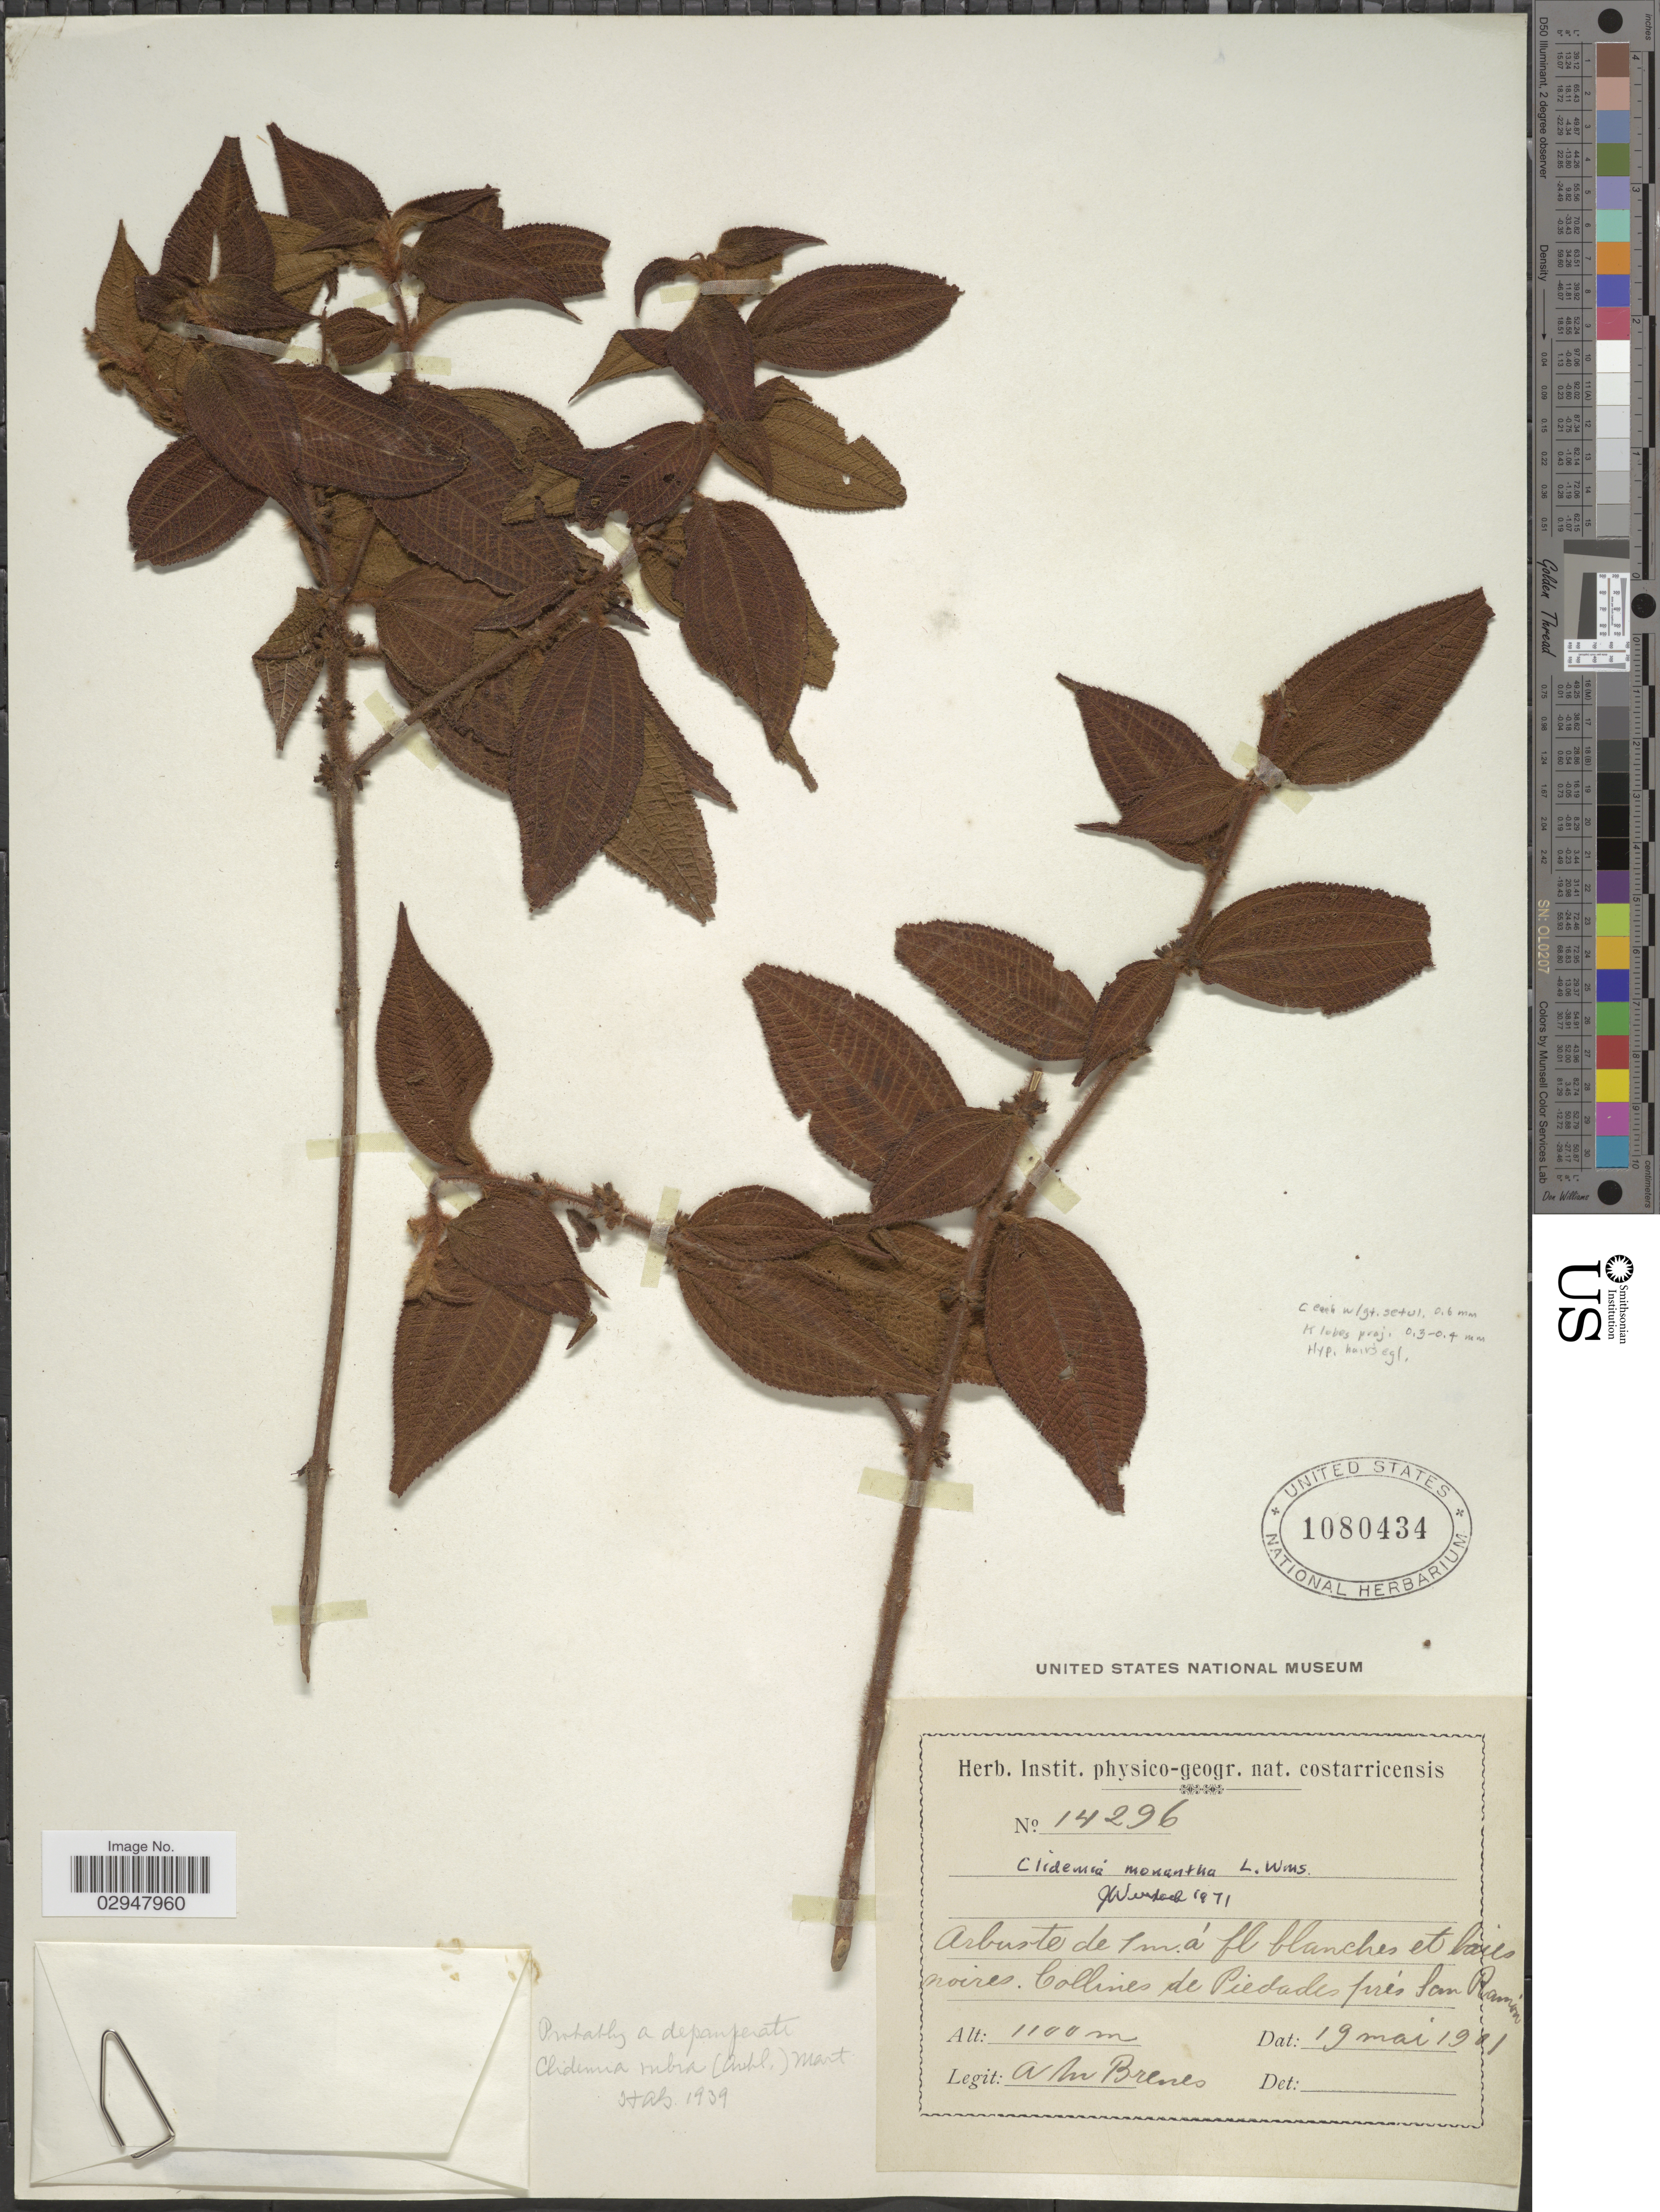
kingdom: Plantae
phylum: Tracheophyta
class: Magnoliopsida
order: Myrtales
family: Melastomataceae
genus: Clidemia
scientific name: Clidemia monantha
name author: L.O. Williams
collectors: A. Brenes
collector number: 14296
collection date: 1901-05-19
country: Costa Rica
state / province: Alajuela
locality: Collines de Piedades prés San Ramón.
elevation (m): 1100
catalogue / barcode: US 1080434